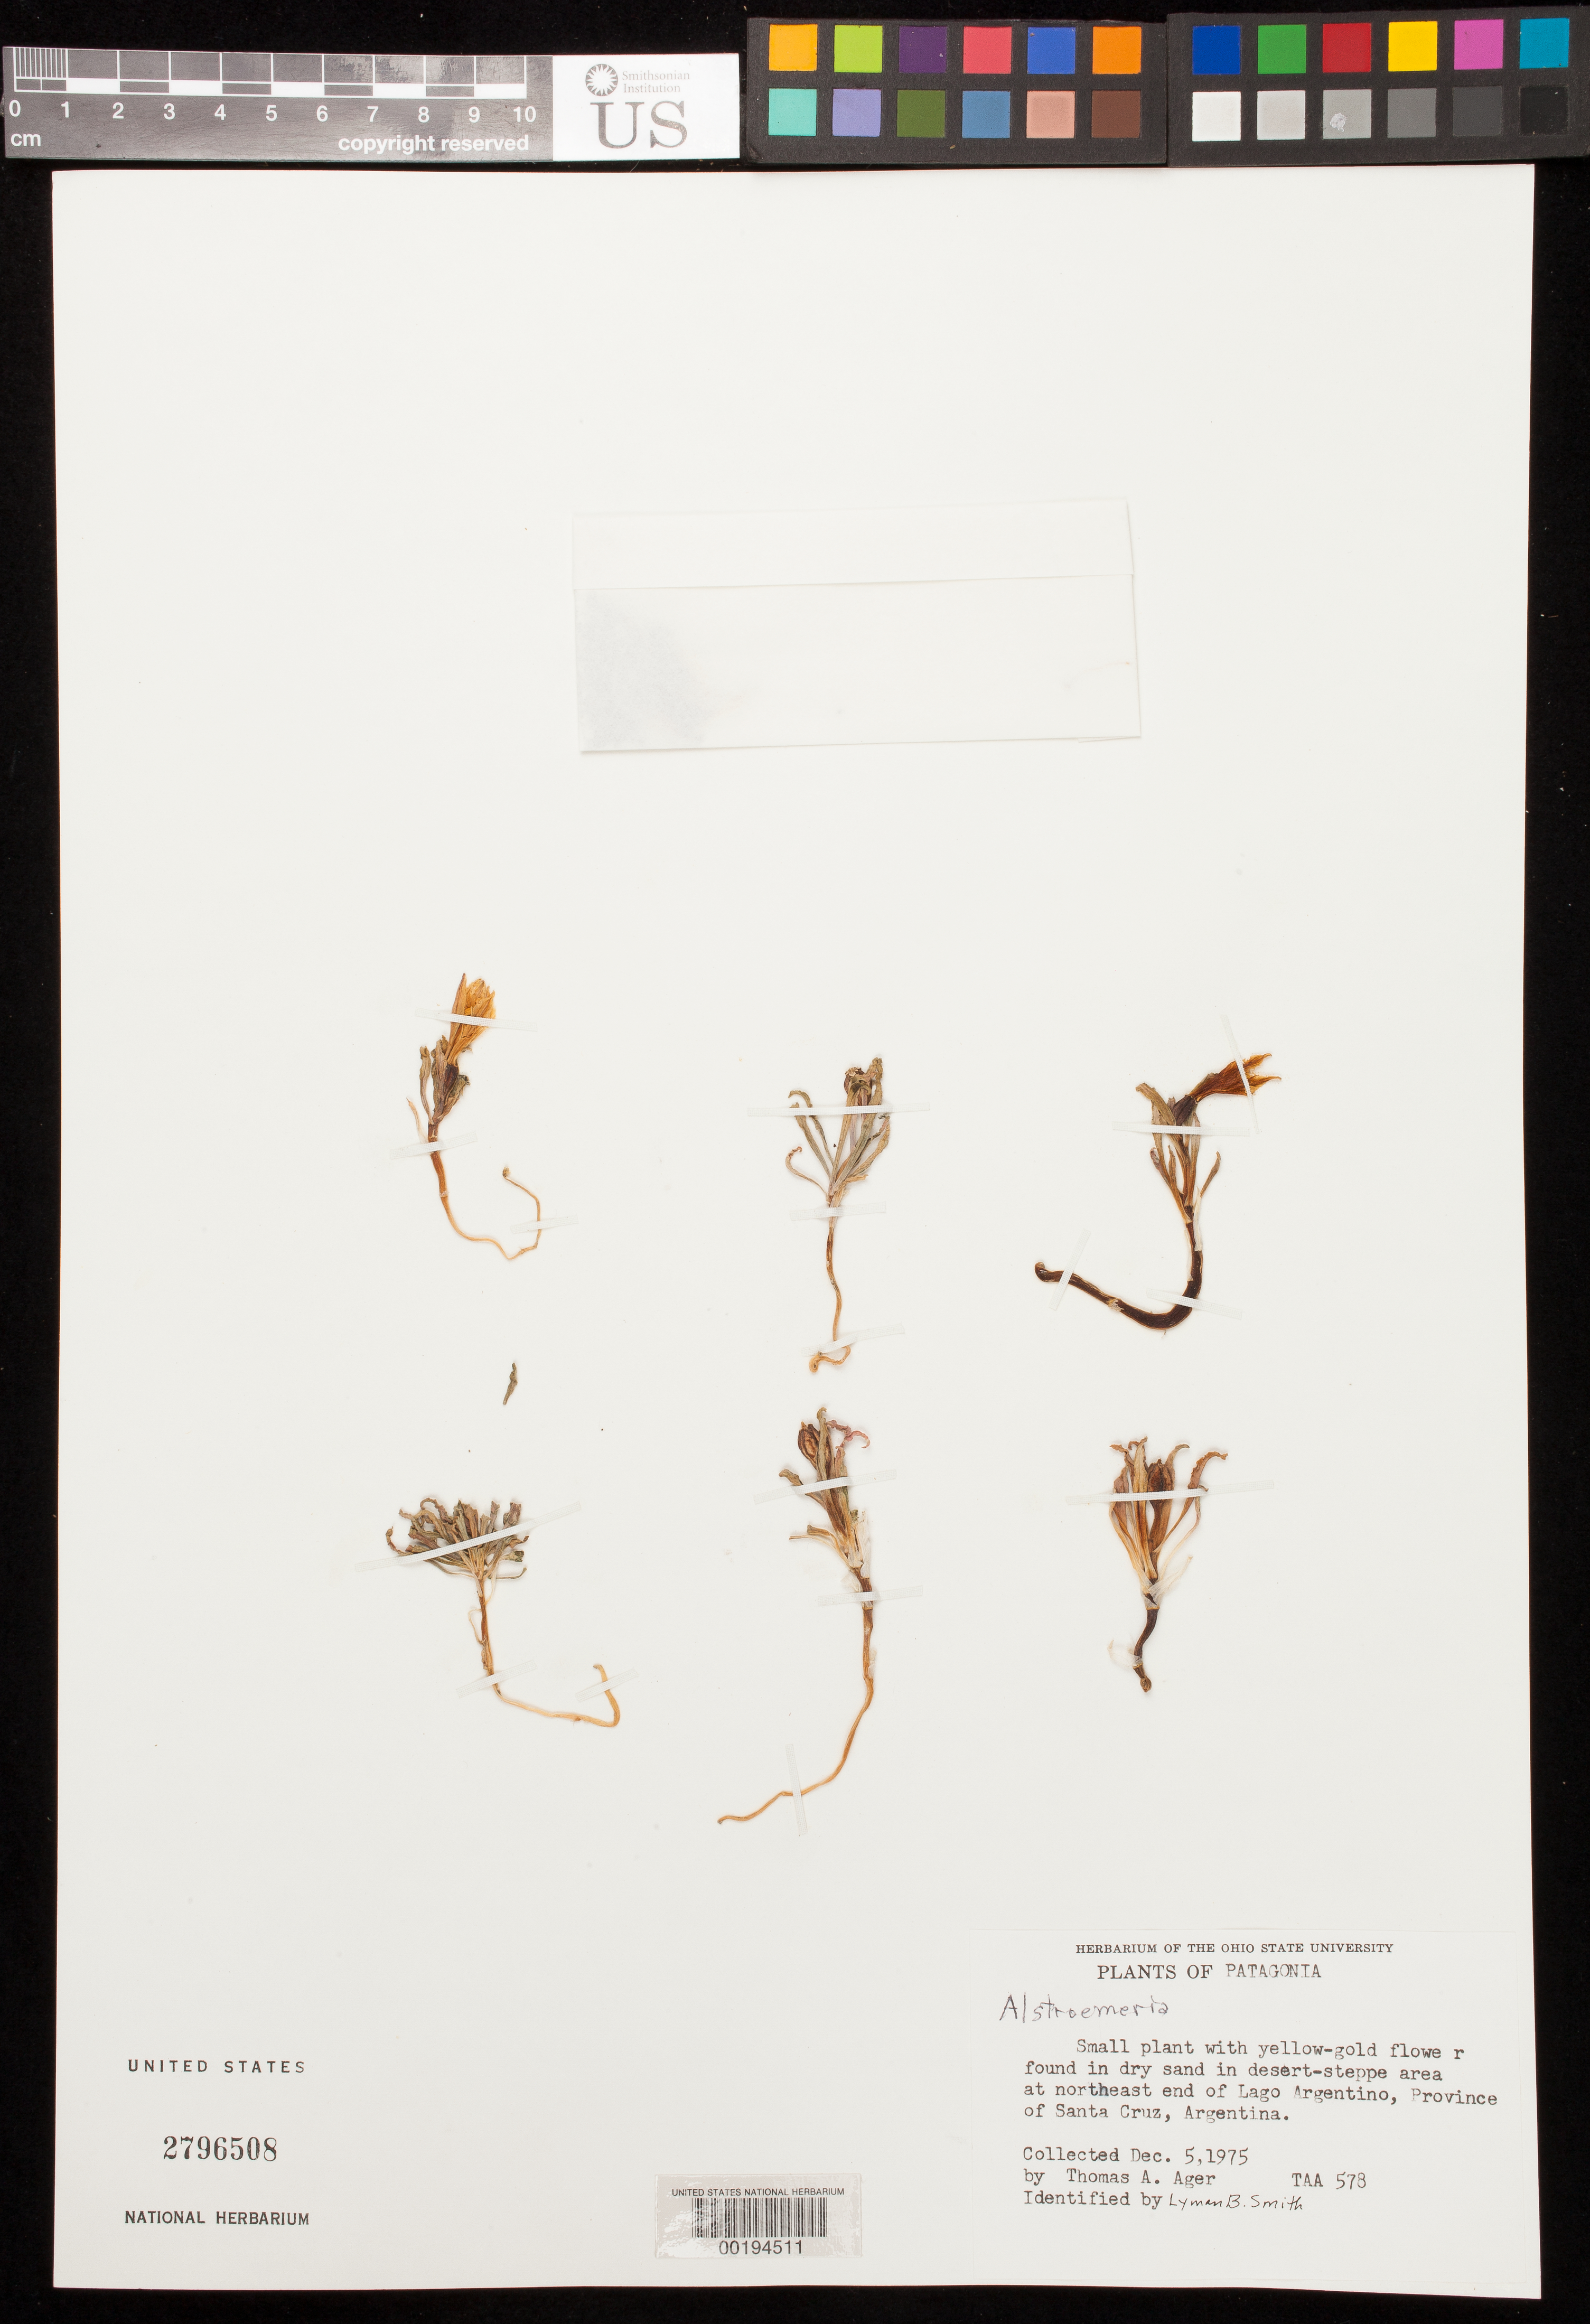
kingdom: Plantae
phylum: Tracheophyta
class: Liliopsida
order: Liliales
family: Alstroemeriaceae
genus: Alstroemeria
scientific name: Alstroemeria sp.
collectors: T. A. Ager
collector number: TAA 578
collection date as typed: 05 Dec 1975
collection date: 1975-12-05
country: Argentina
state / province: Santa Cruz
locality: Desert-steppe area at NE end of Lago Argentino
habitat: Dry sand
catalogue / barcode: US 2796508